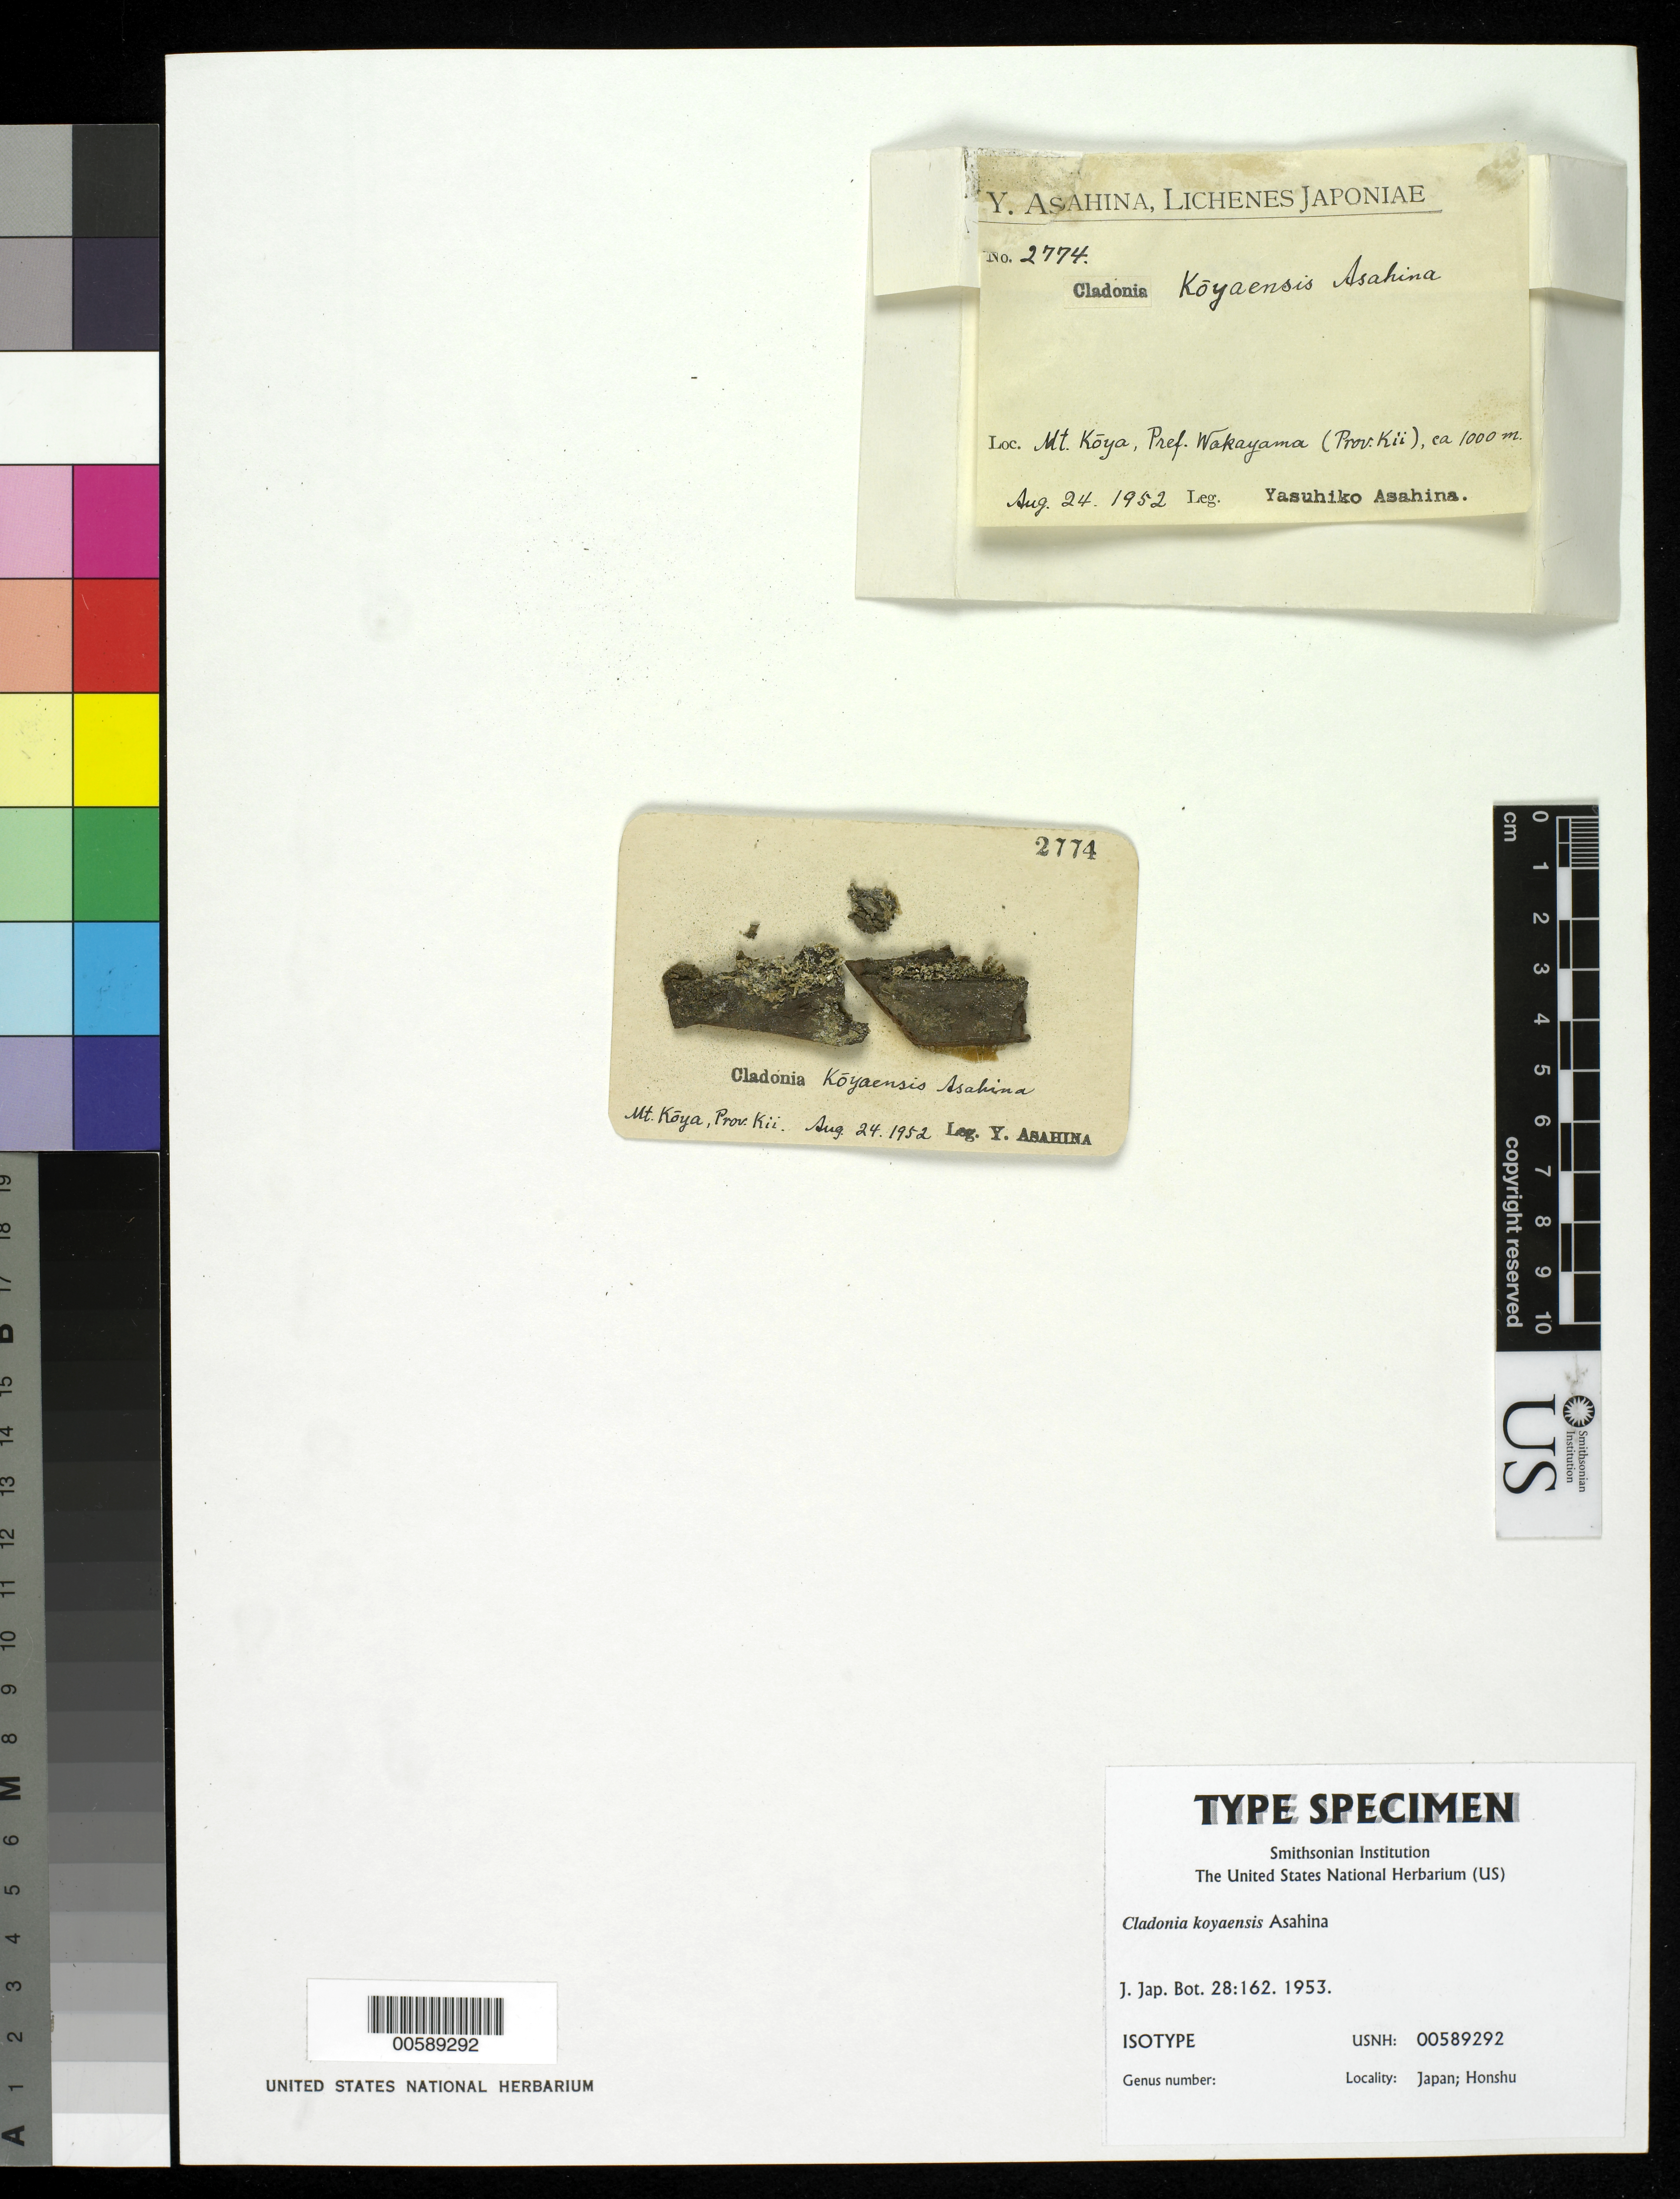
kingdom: Fungi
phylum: Ascomycota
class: Lecanoromycetes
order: Lecanorales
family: Cladoniaceae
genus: Cladonia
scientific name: Cladonia koyaensis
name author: Asahina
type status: Isotype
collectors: Y. Asahina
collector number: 2774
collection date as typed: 24 Aug 1952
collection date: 1952-08-24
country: Japan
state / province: Wakayama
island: Honshu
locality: Mt. Koya, Wakayama.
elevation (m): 1000